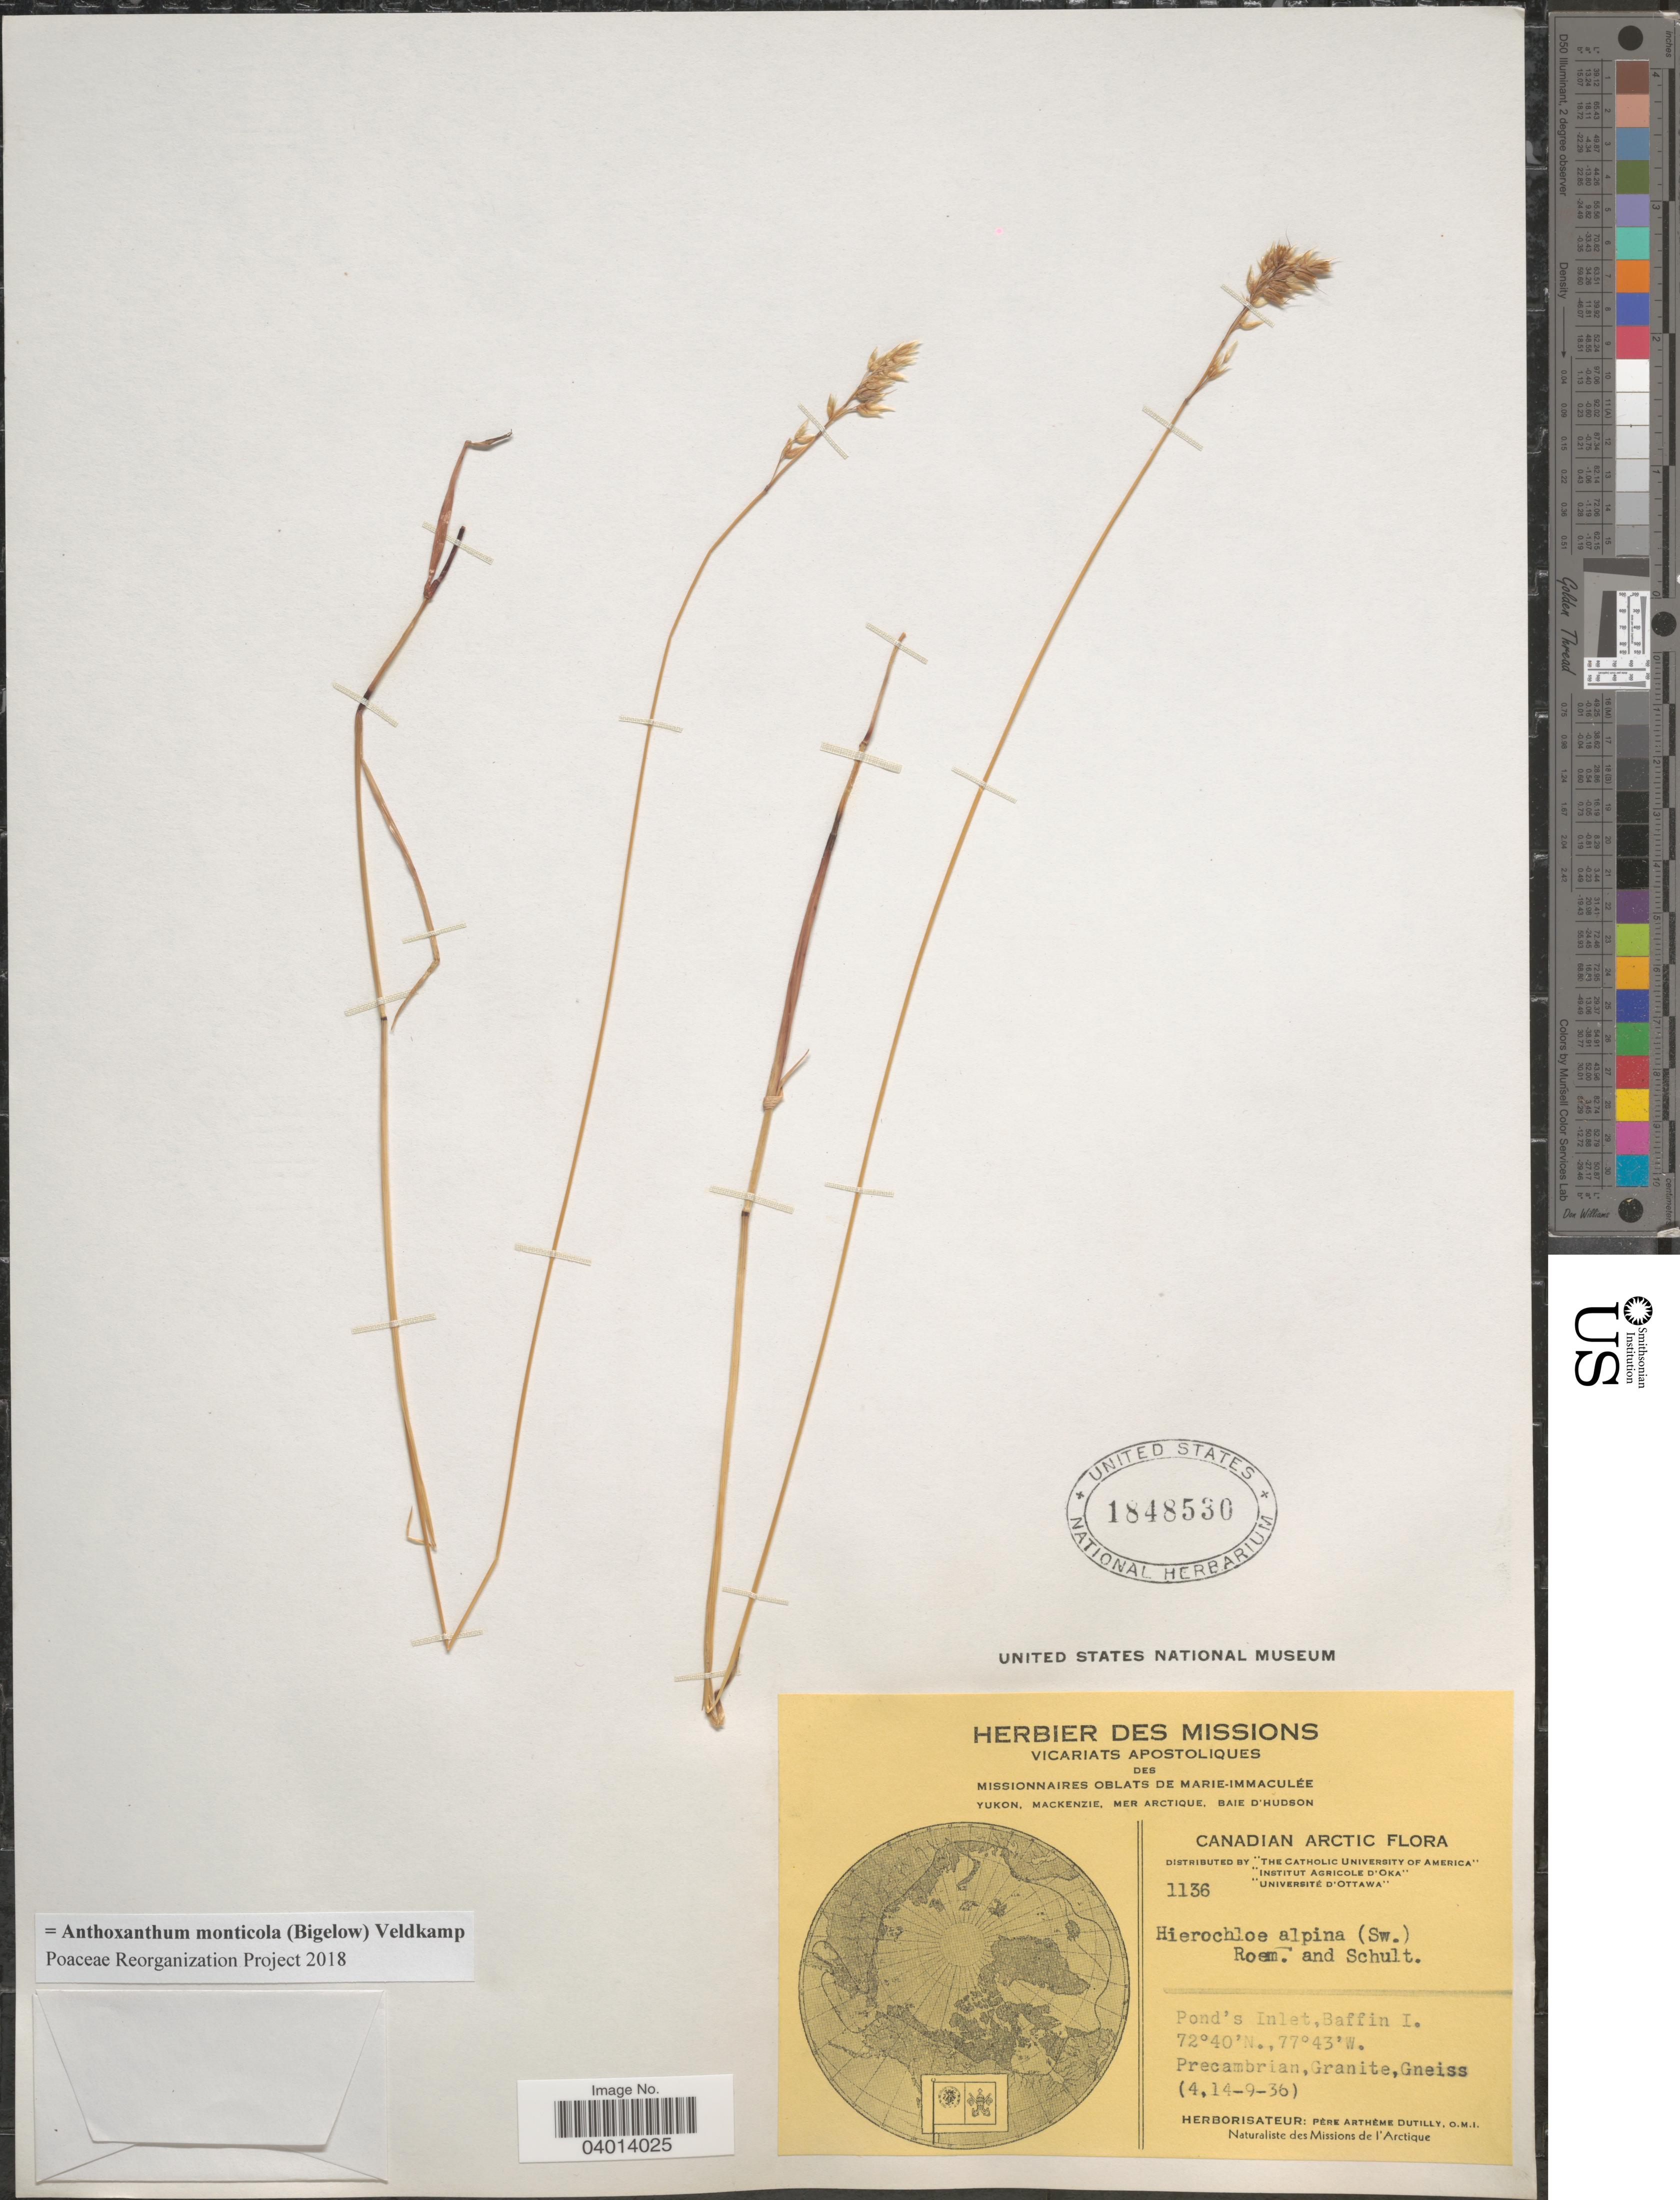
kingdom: Plantae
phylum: Tracheophyta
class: Liliopsida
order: Poales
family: Poaceae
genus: Anthoxanthum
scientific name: Anthoxanthum monticola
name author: (Bigelow) Veldkamp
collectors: P. Dutilly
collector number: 1136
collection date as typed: Transcribed d/m/y: 4/9/36 to 14/9/36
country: Canada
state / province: Nunavut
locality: Canadian Arctic. Pond's Inlet, Baffin I.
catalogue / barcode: US 1848530